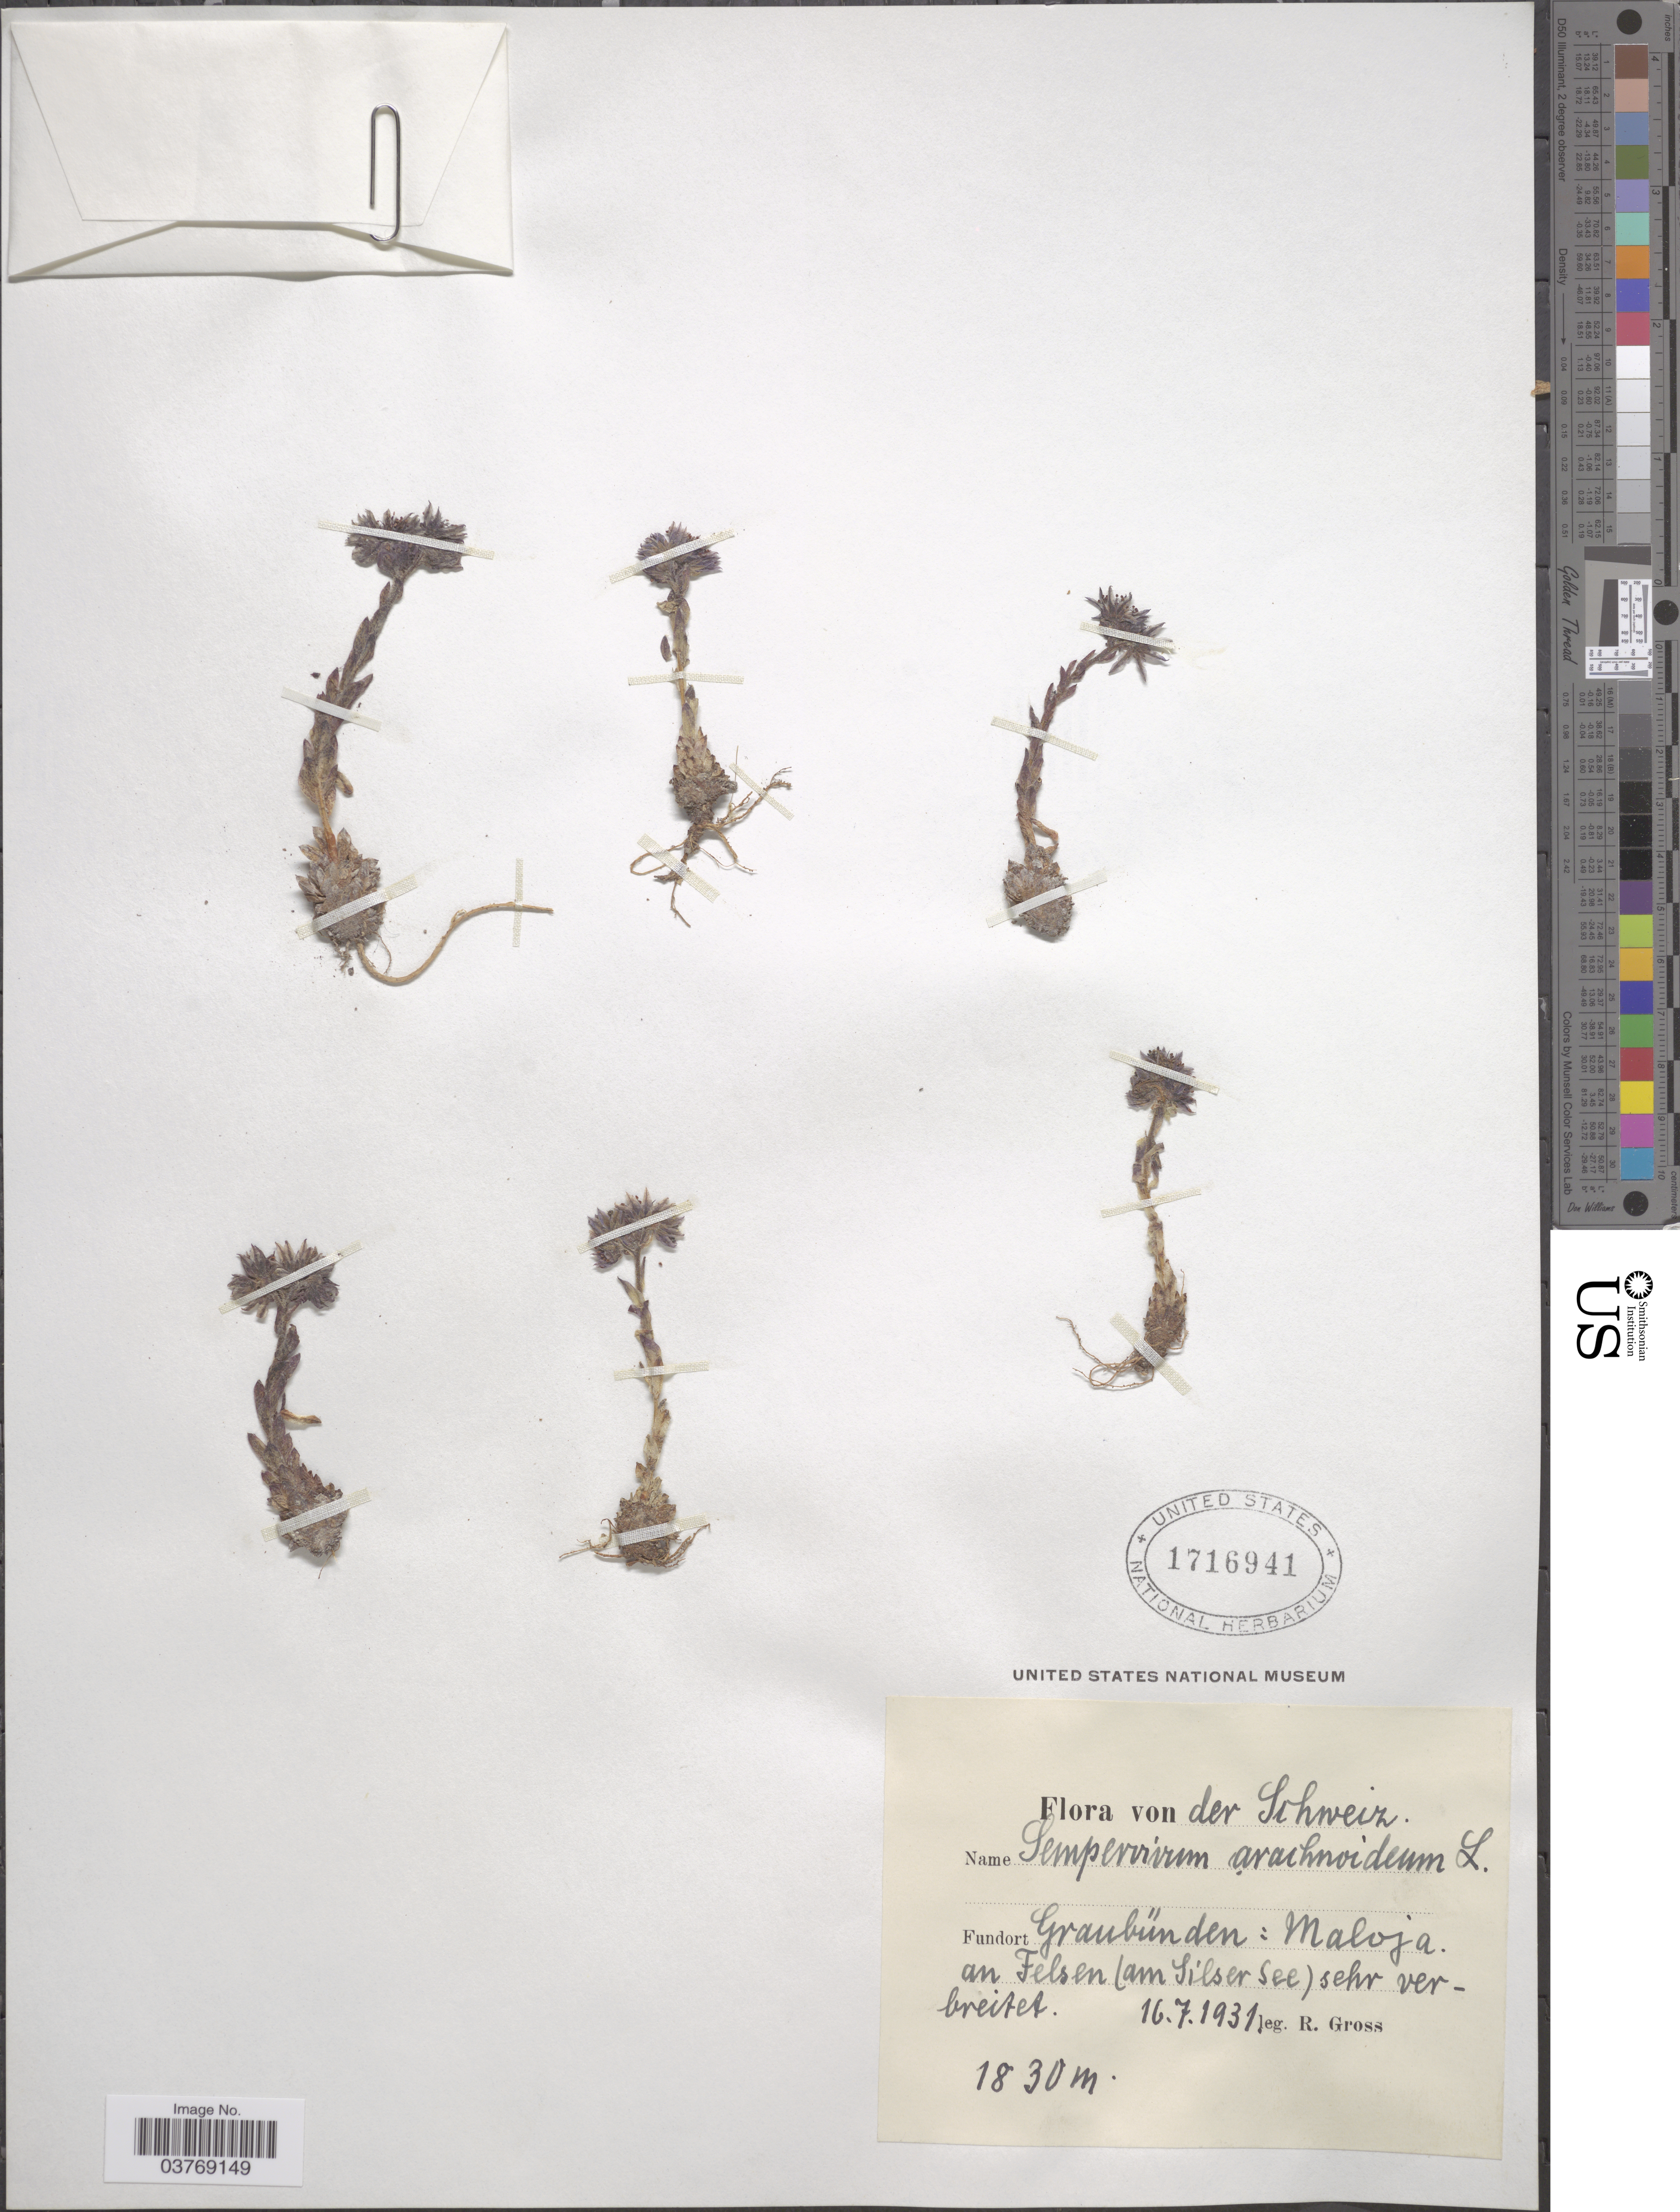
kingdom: Plantae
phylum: Tracheophyta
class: Magnoliopsida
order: Saxifragales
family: Crassulaceae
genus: Sempervivum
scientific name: Sempervivum arachnoideum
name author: L.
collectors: R. Gross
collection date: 1931-07-16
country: Switzerland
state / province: Graubunden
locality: Der Schweiz. Maloja an Felsen (am Silser See) sehr verbreitet.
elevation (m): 1830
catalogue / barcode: US 1716941